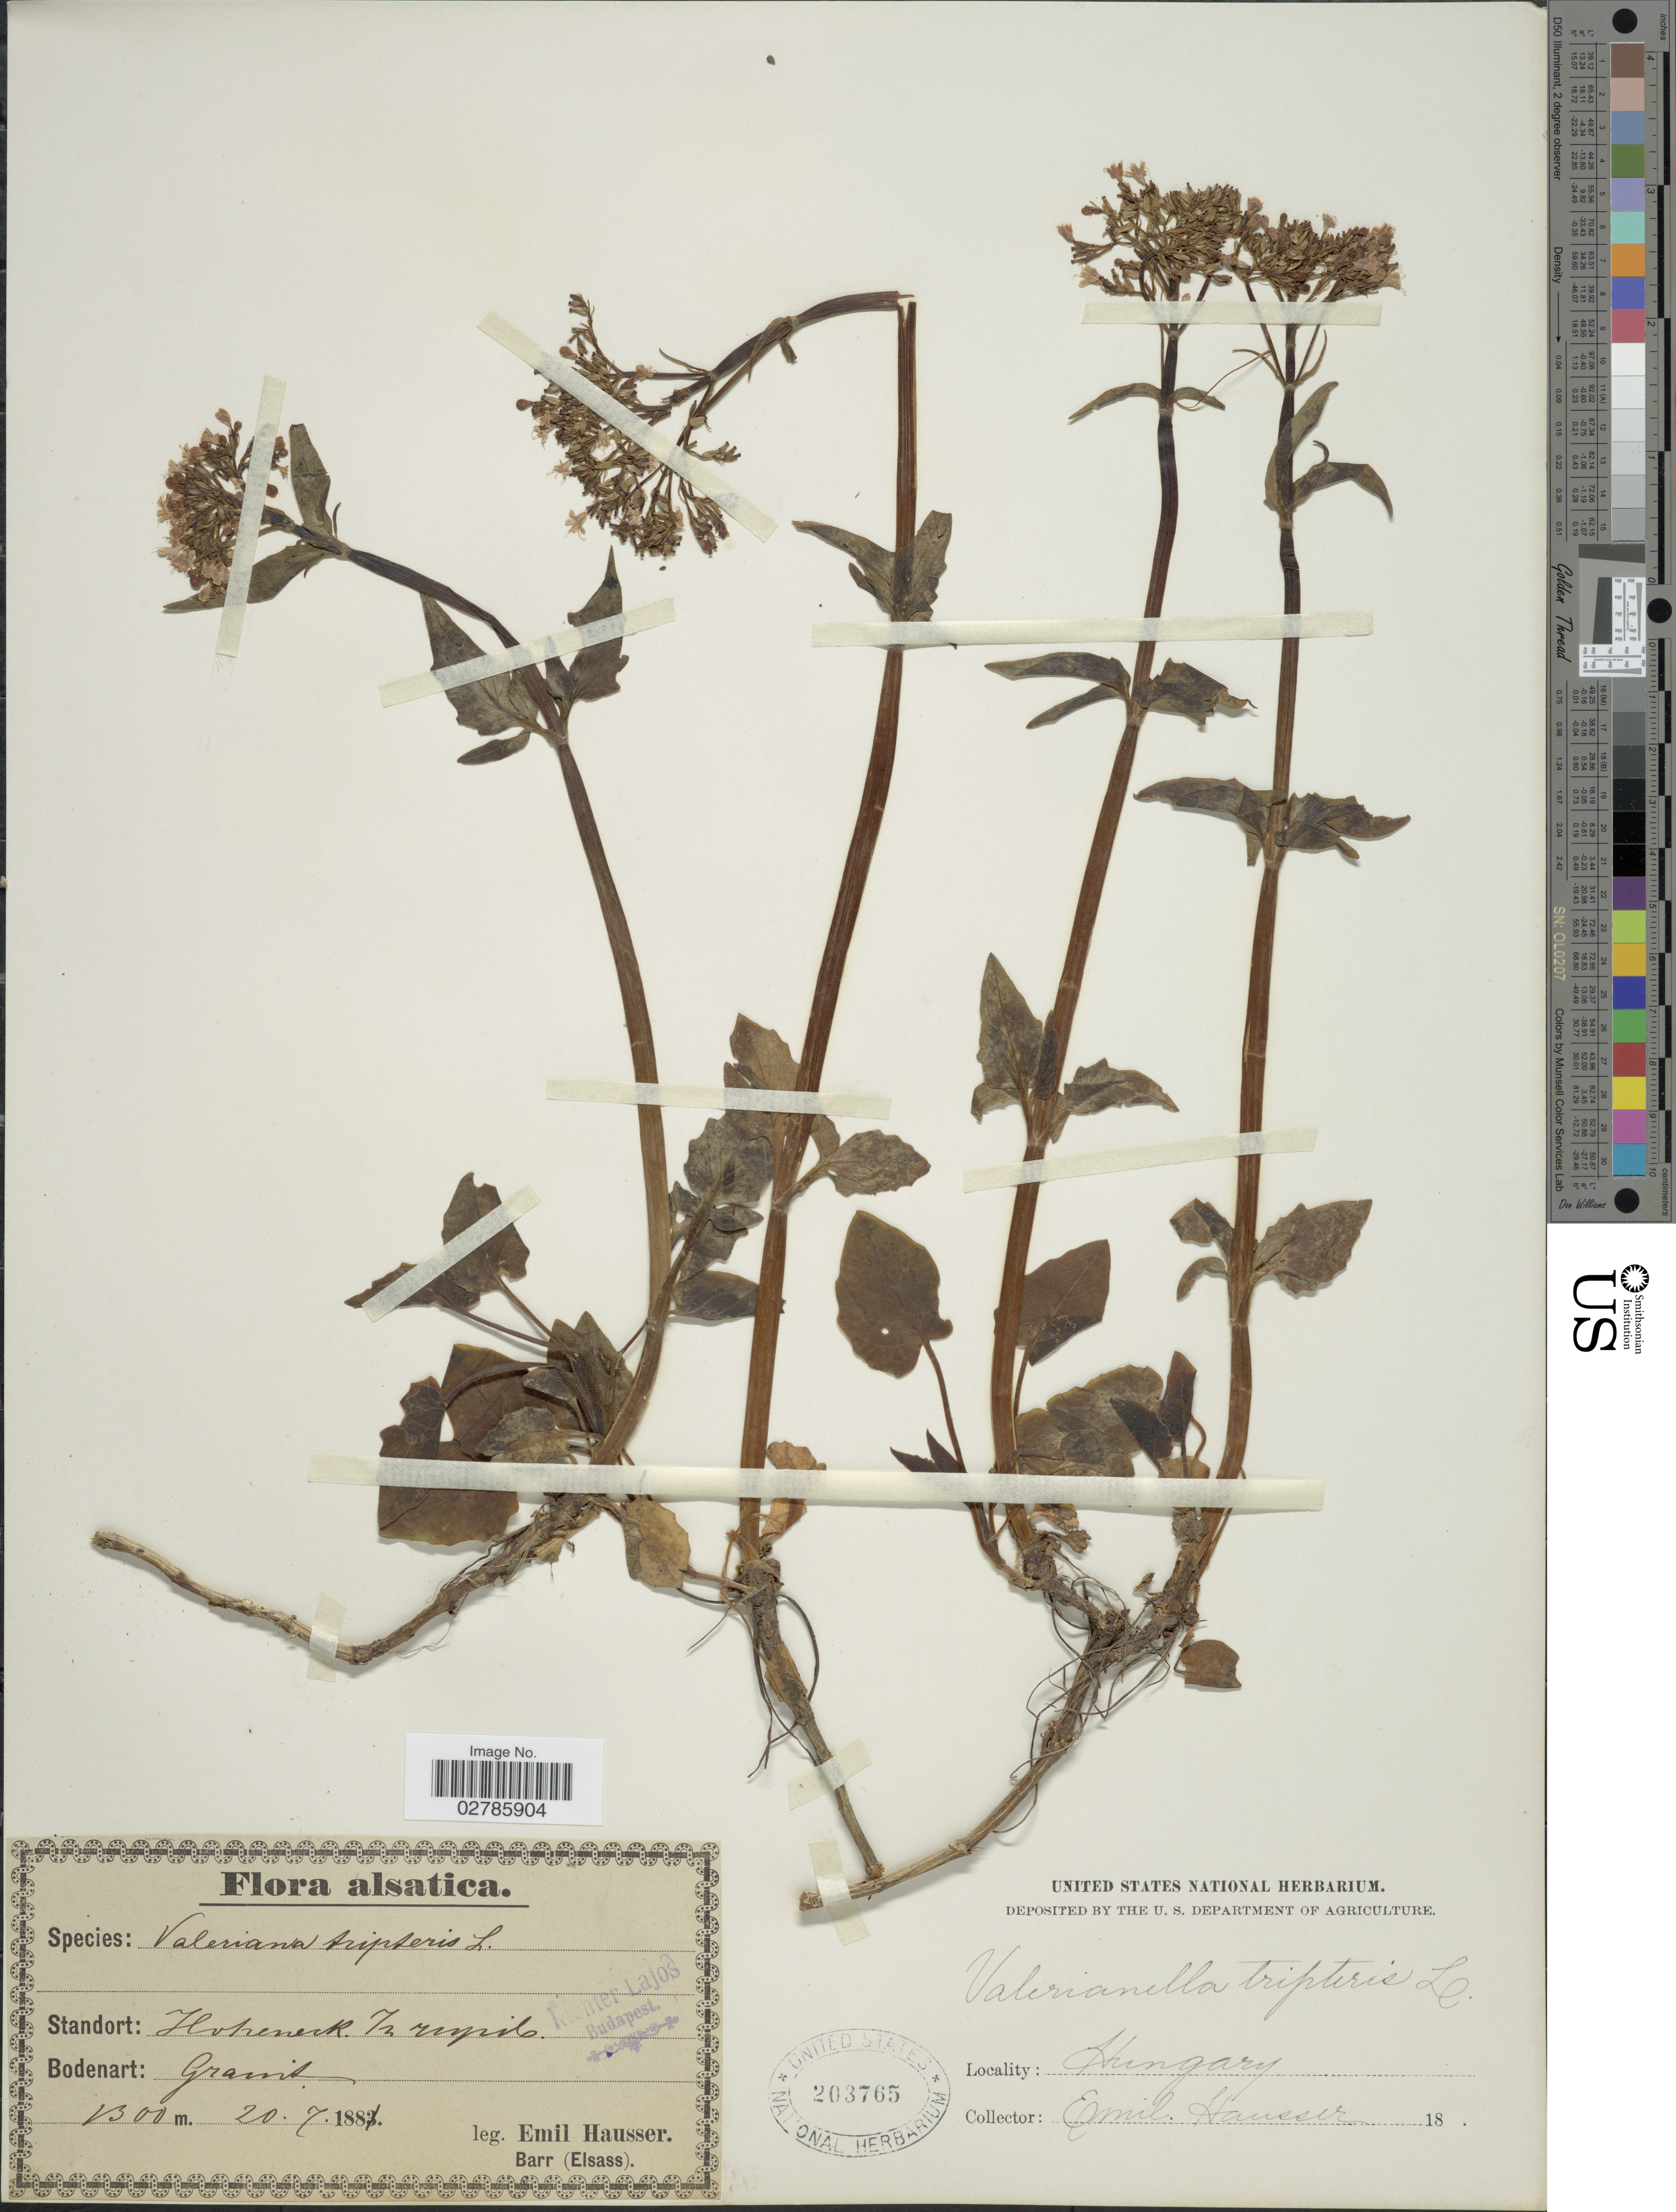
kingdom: Plantae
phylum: Tracheophyta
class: Magnoliopsida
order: Dipsacales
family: Caprifoliaceae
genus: Valeriana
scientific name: Valeriana tripteris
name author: L.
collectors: E. Hausser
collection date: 1881-07-20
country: Hungary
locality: Alsatica. Honeneck. In rupilo.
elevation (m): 1300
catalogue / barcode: US 203765